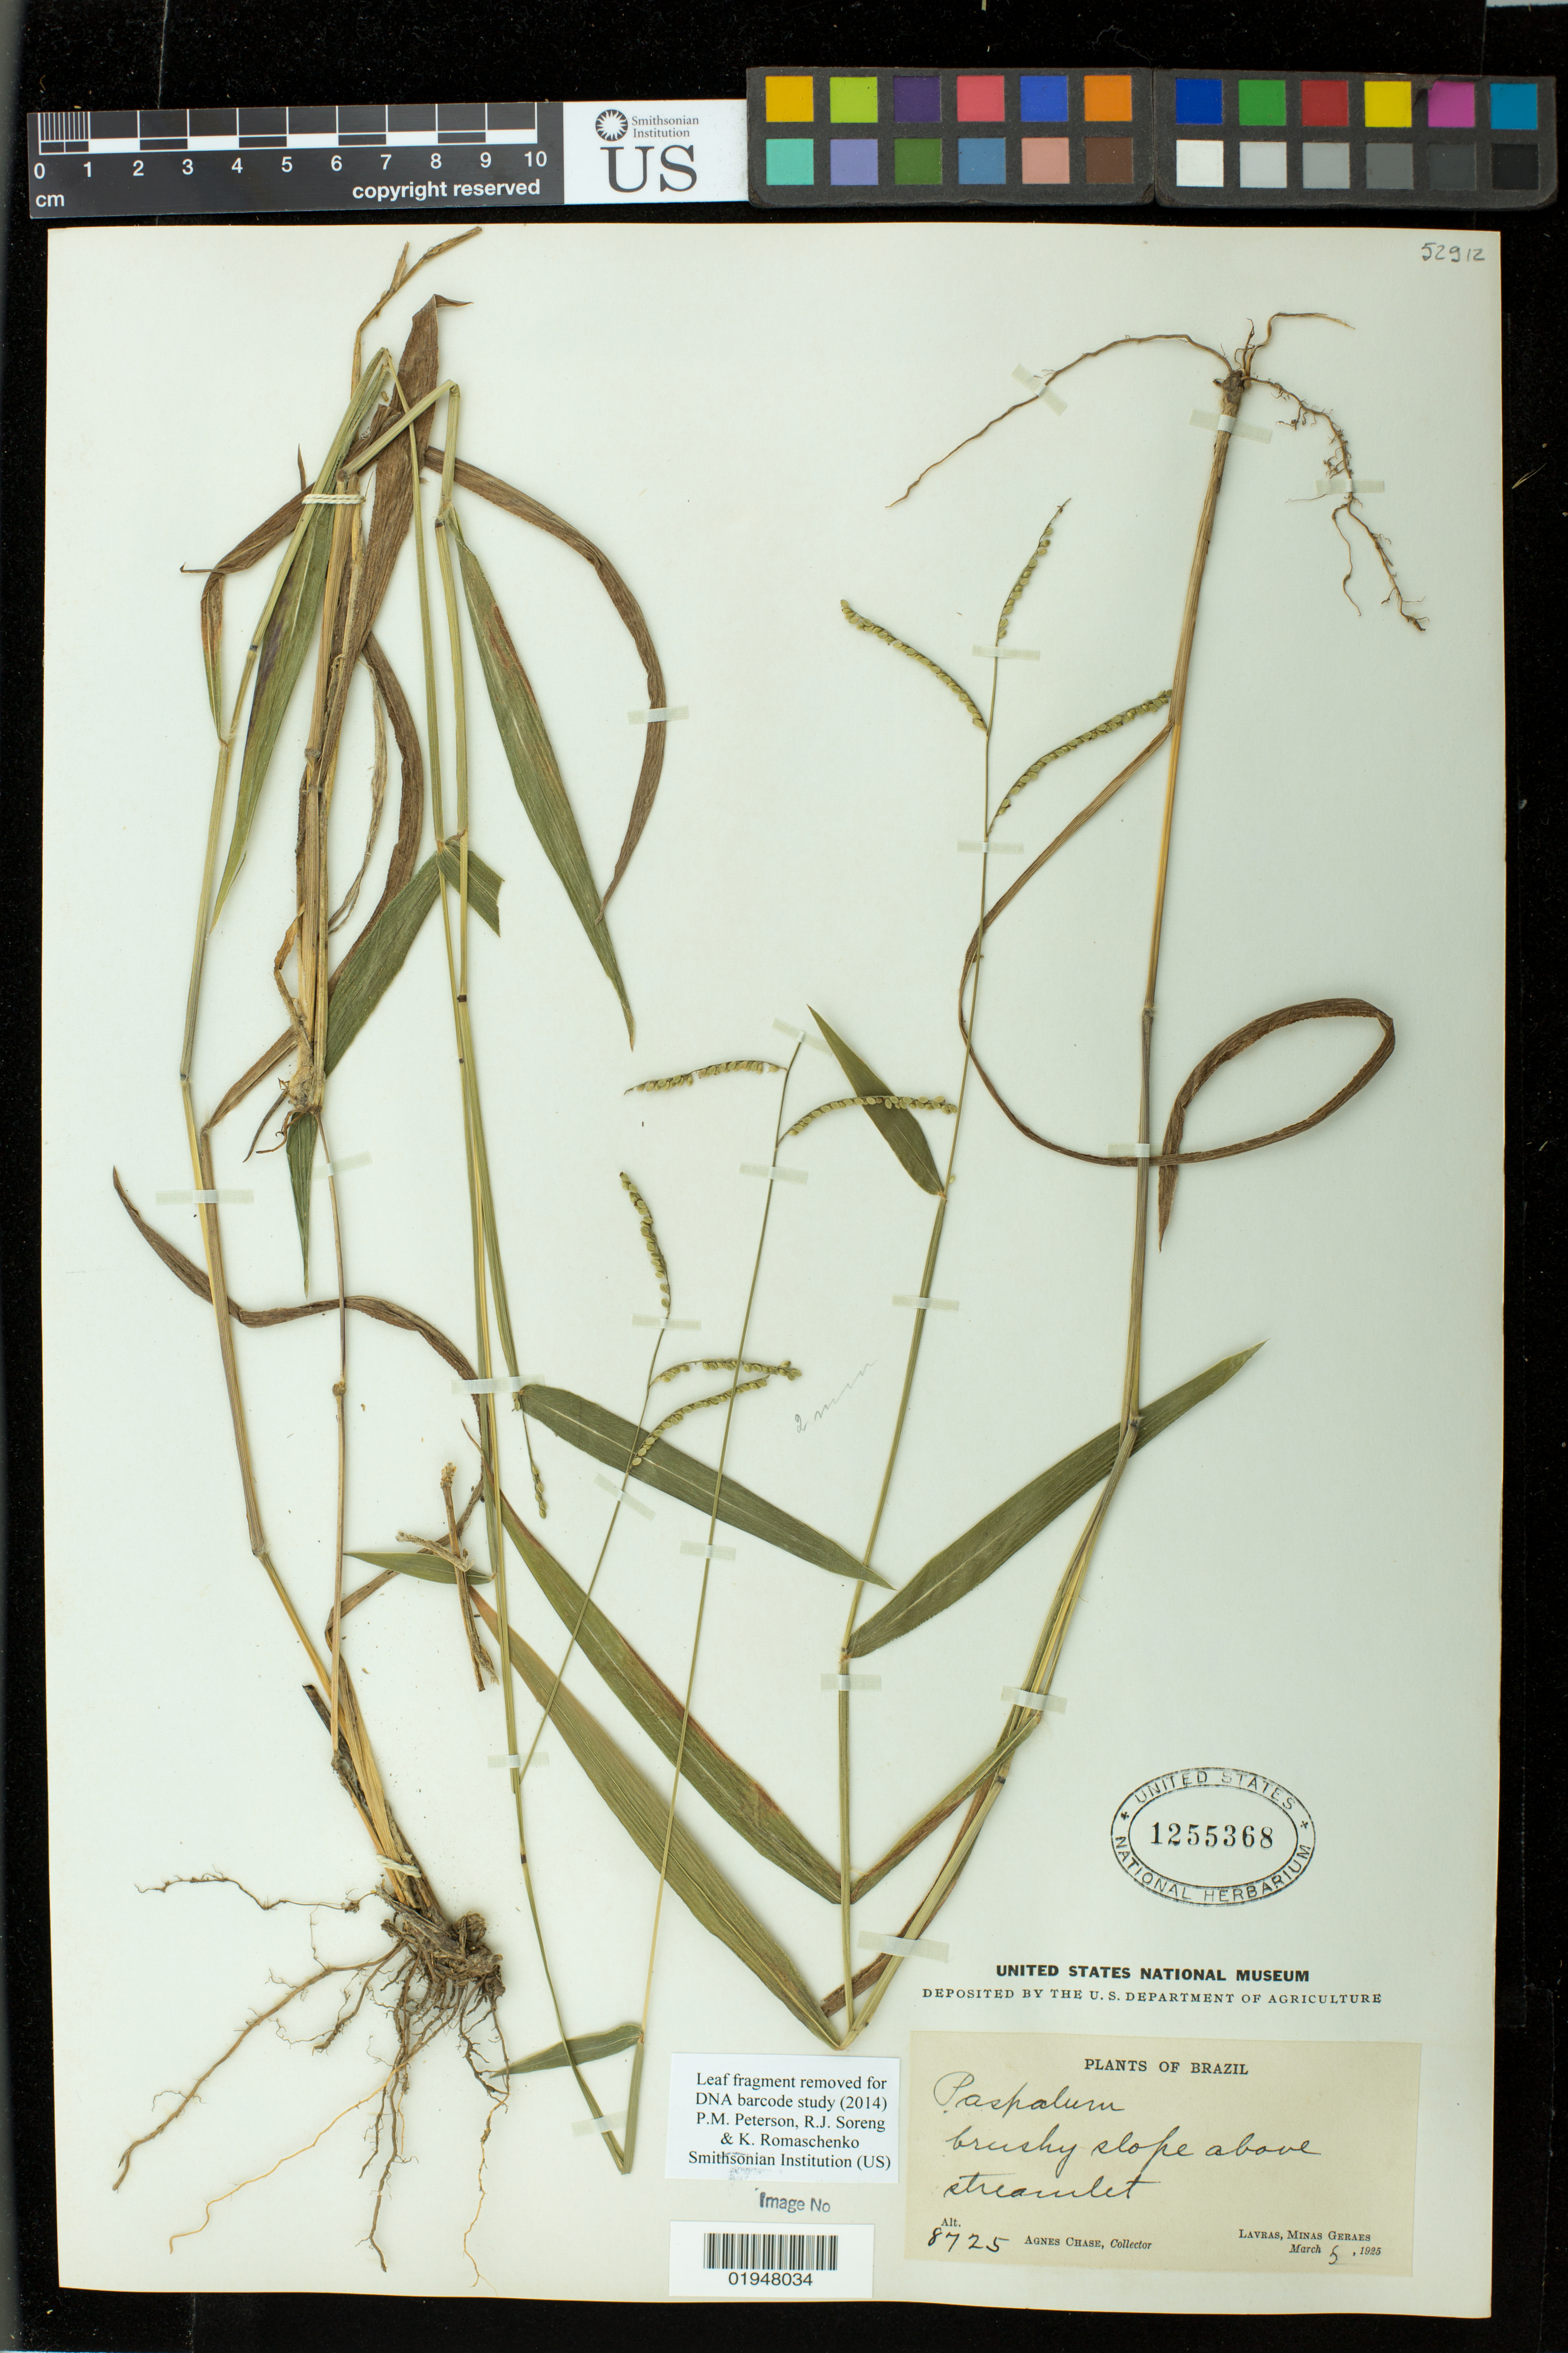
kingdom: Plantae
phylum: Tracheophyta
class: Liliopsida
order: Poales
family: Poaceae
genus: Paspalum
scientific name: Paspalum sp.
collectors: A. Chase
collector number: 8725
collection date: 1925-03-05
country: Brazil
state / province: Minas Gerais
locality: Lavras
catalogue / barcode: US 1255368